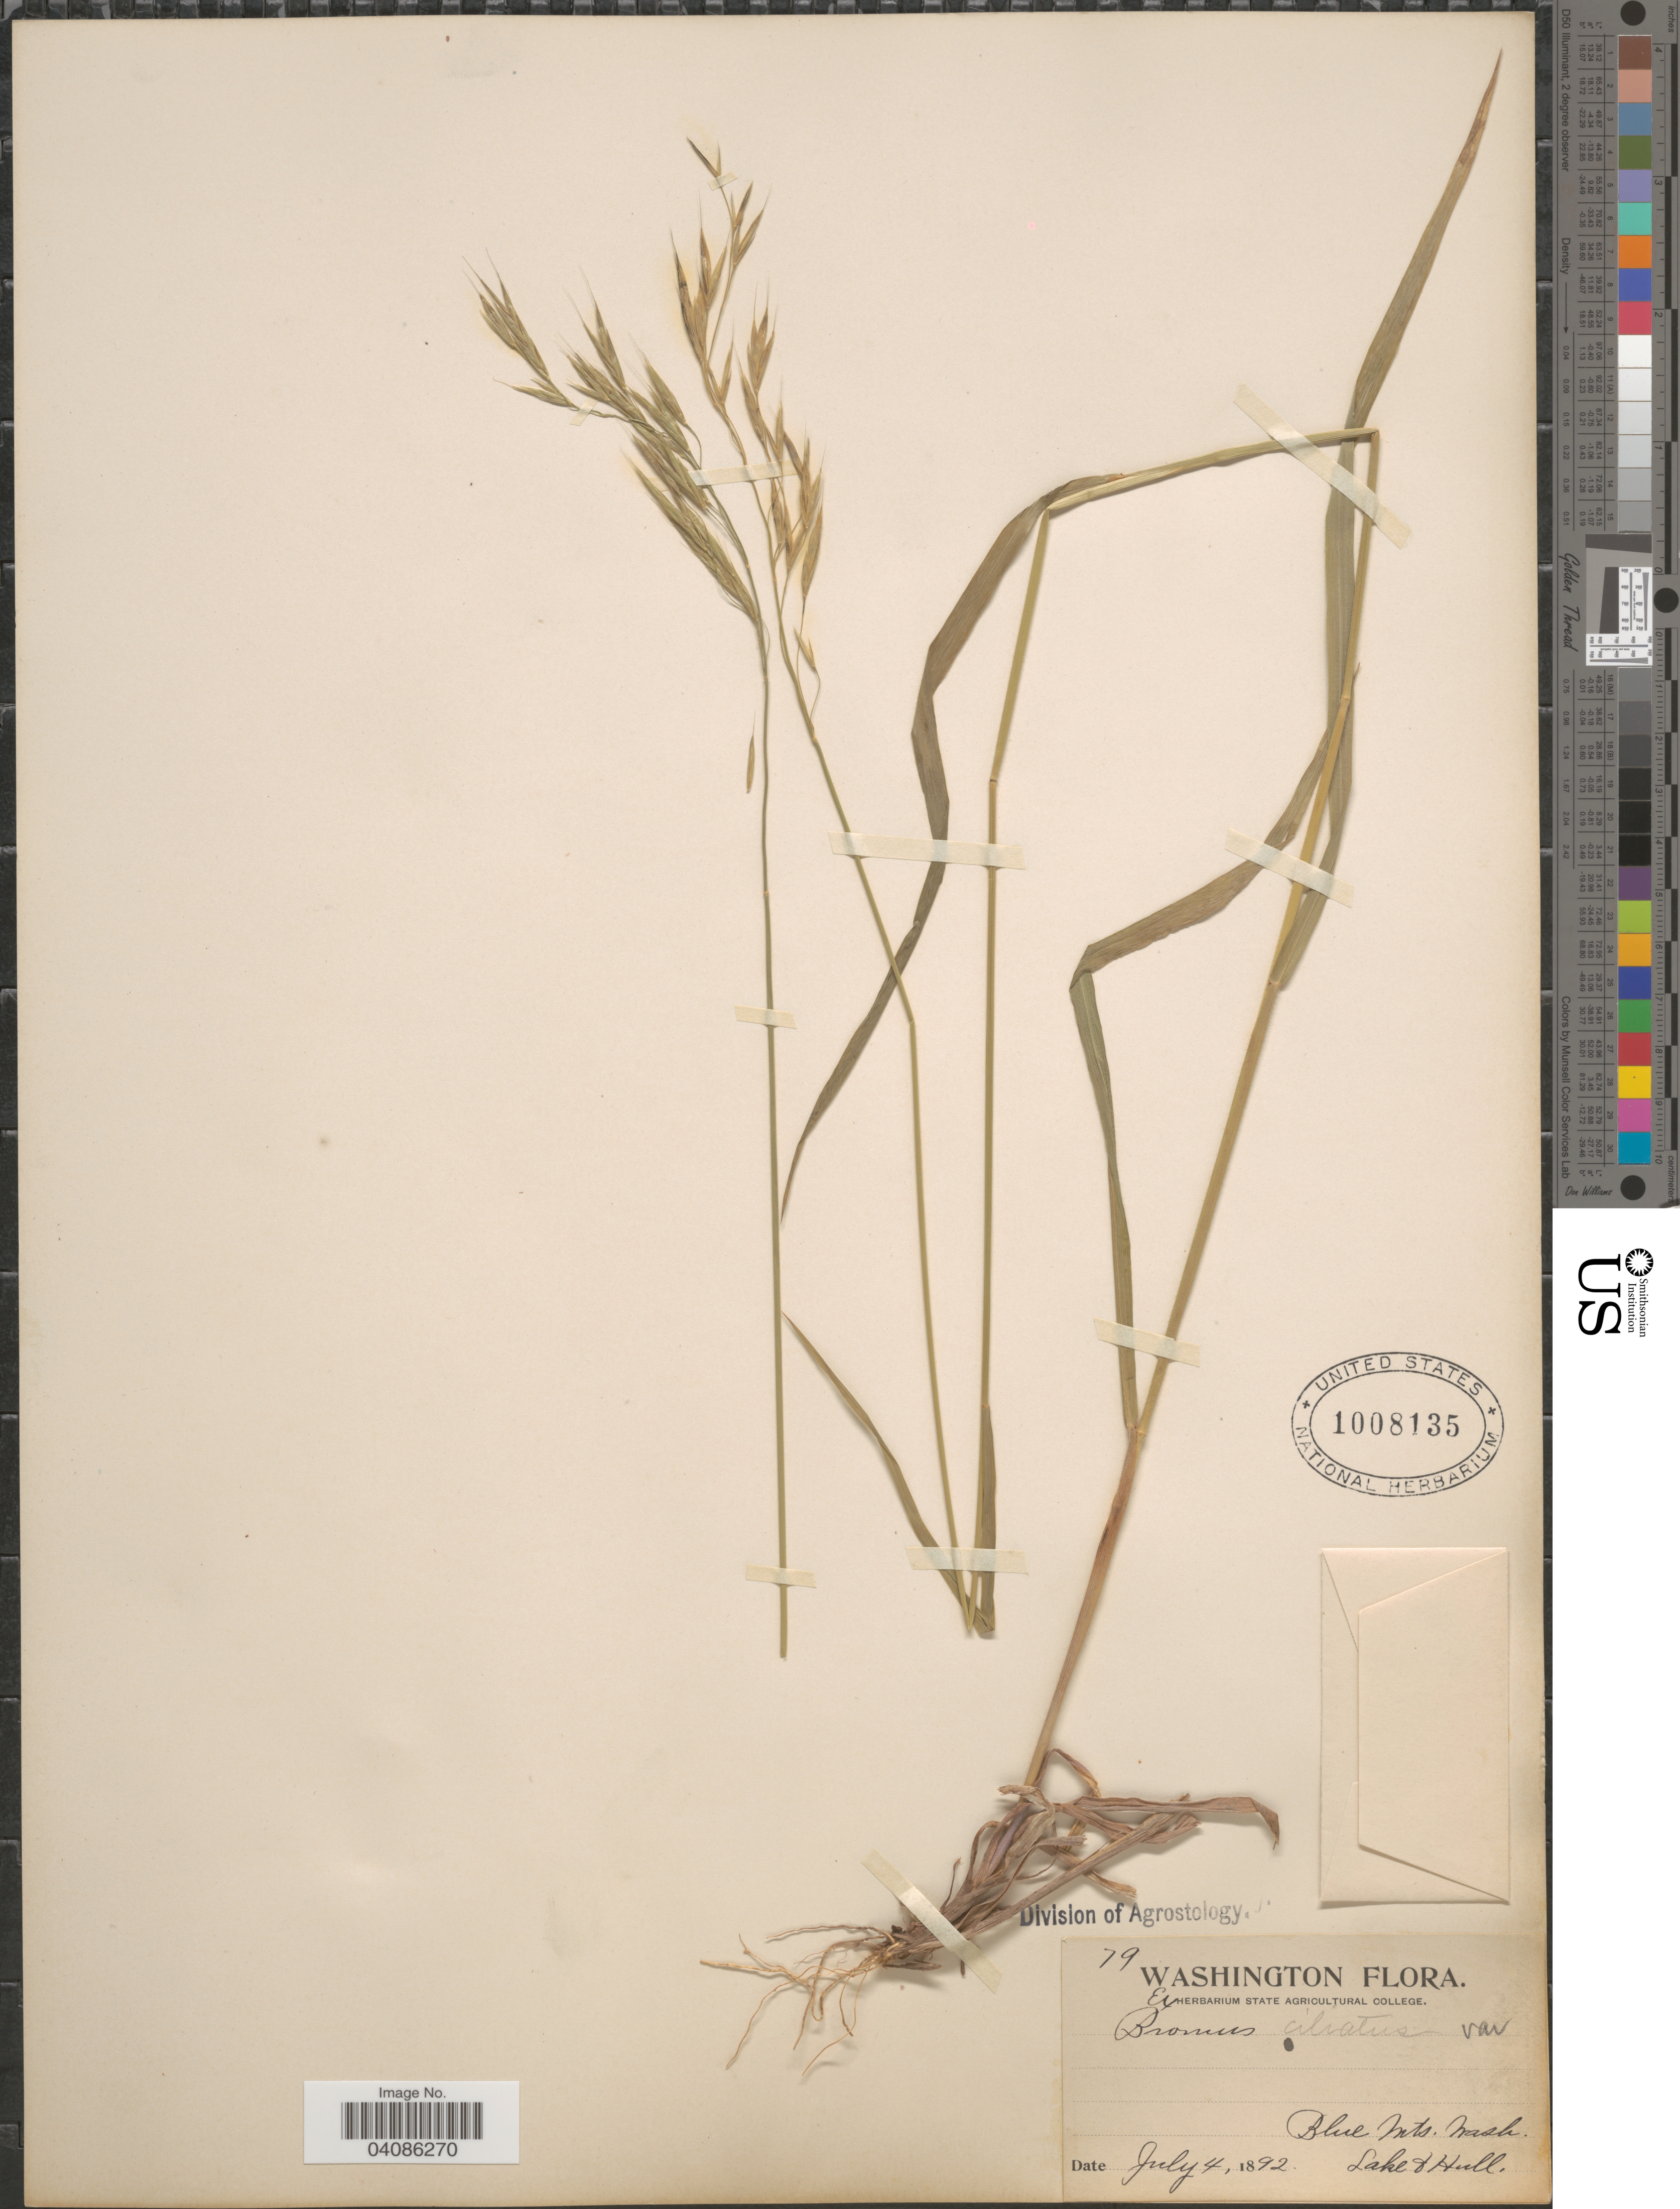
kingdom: Plantae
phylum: Tracheophyta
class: Liliopsida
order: Poales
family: Poaceae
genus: Bromus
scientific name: Bromus texensis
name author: (Shear) Hitchc.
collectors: Lake & Hull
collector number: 79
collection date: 1892-07-04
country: United States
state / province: Washington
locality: Blue Mts.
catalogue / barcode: US 1008135